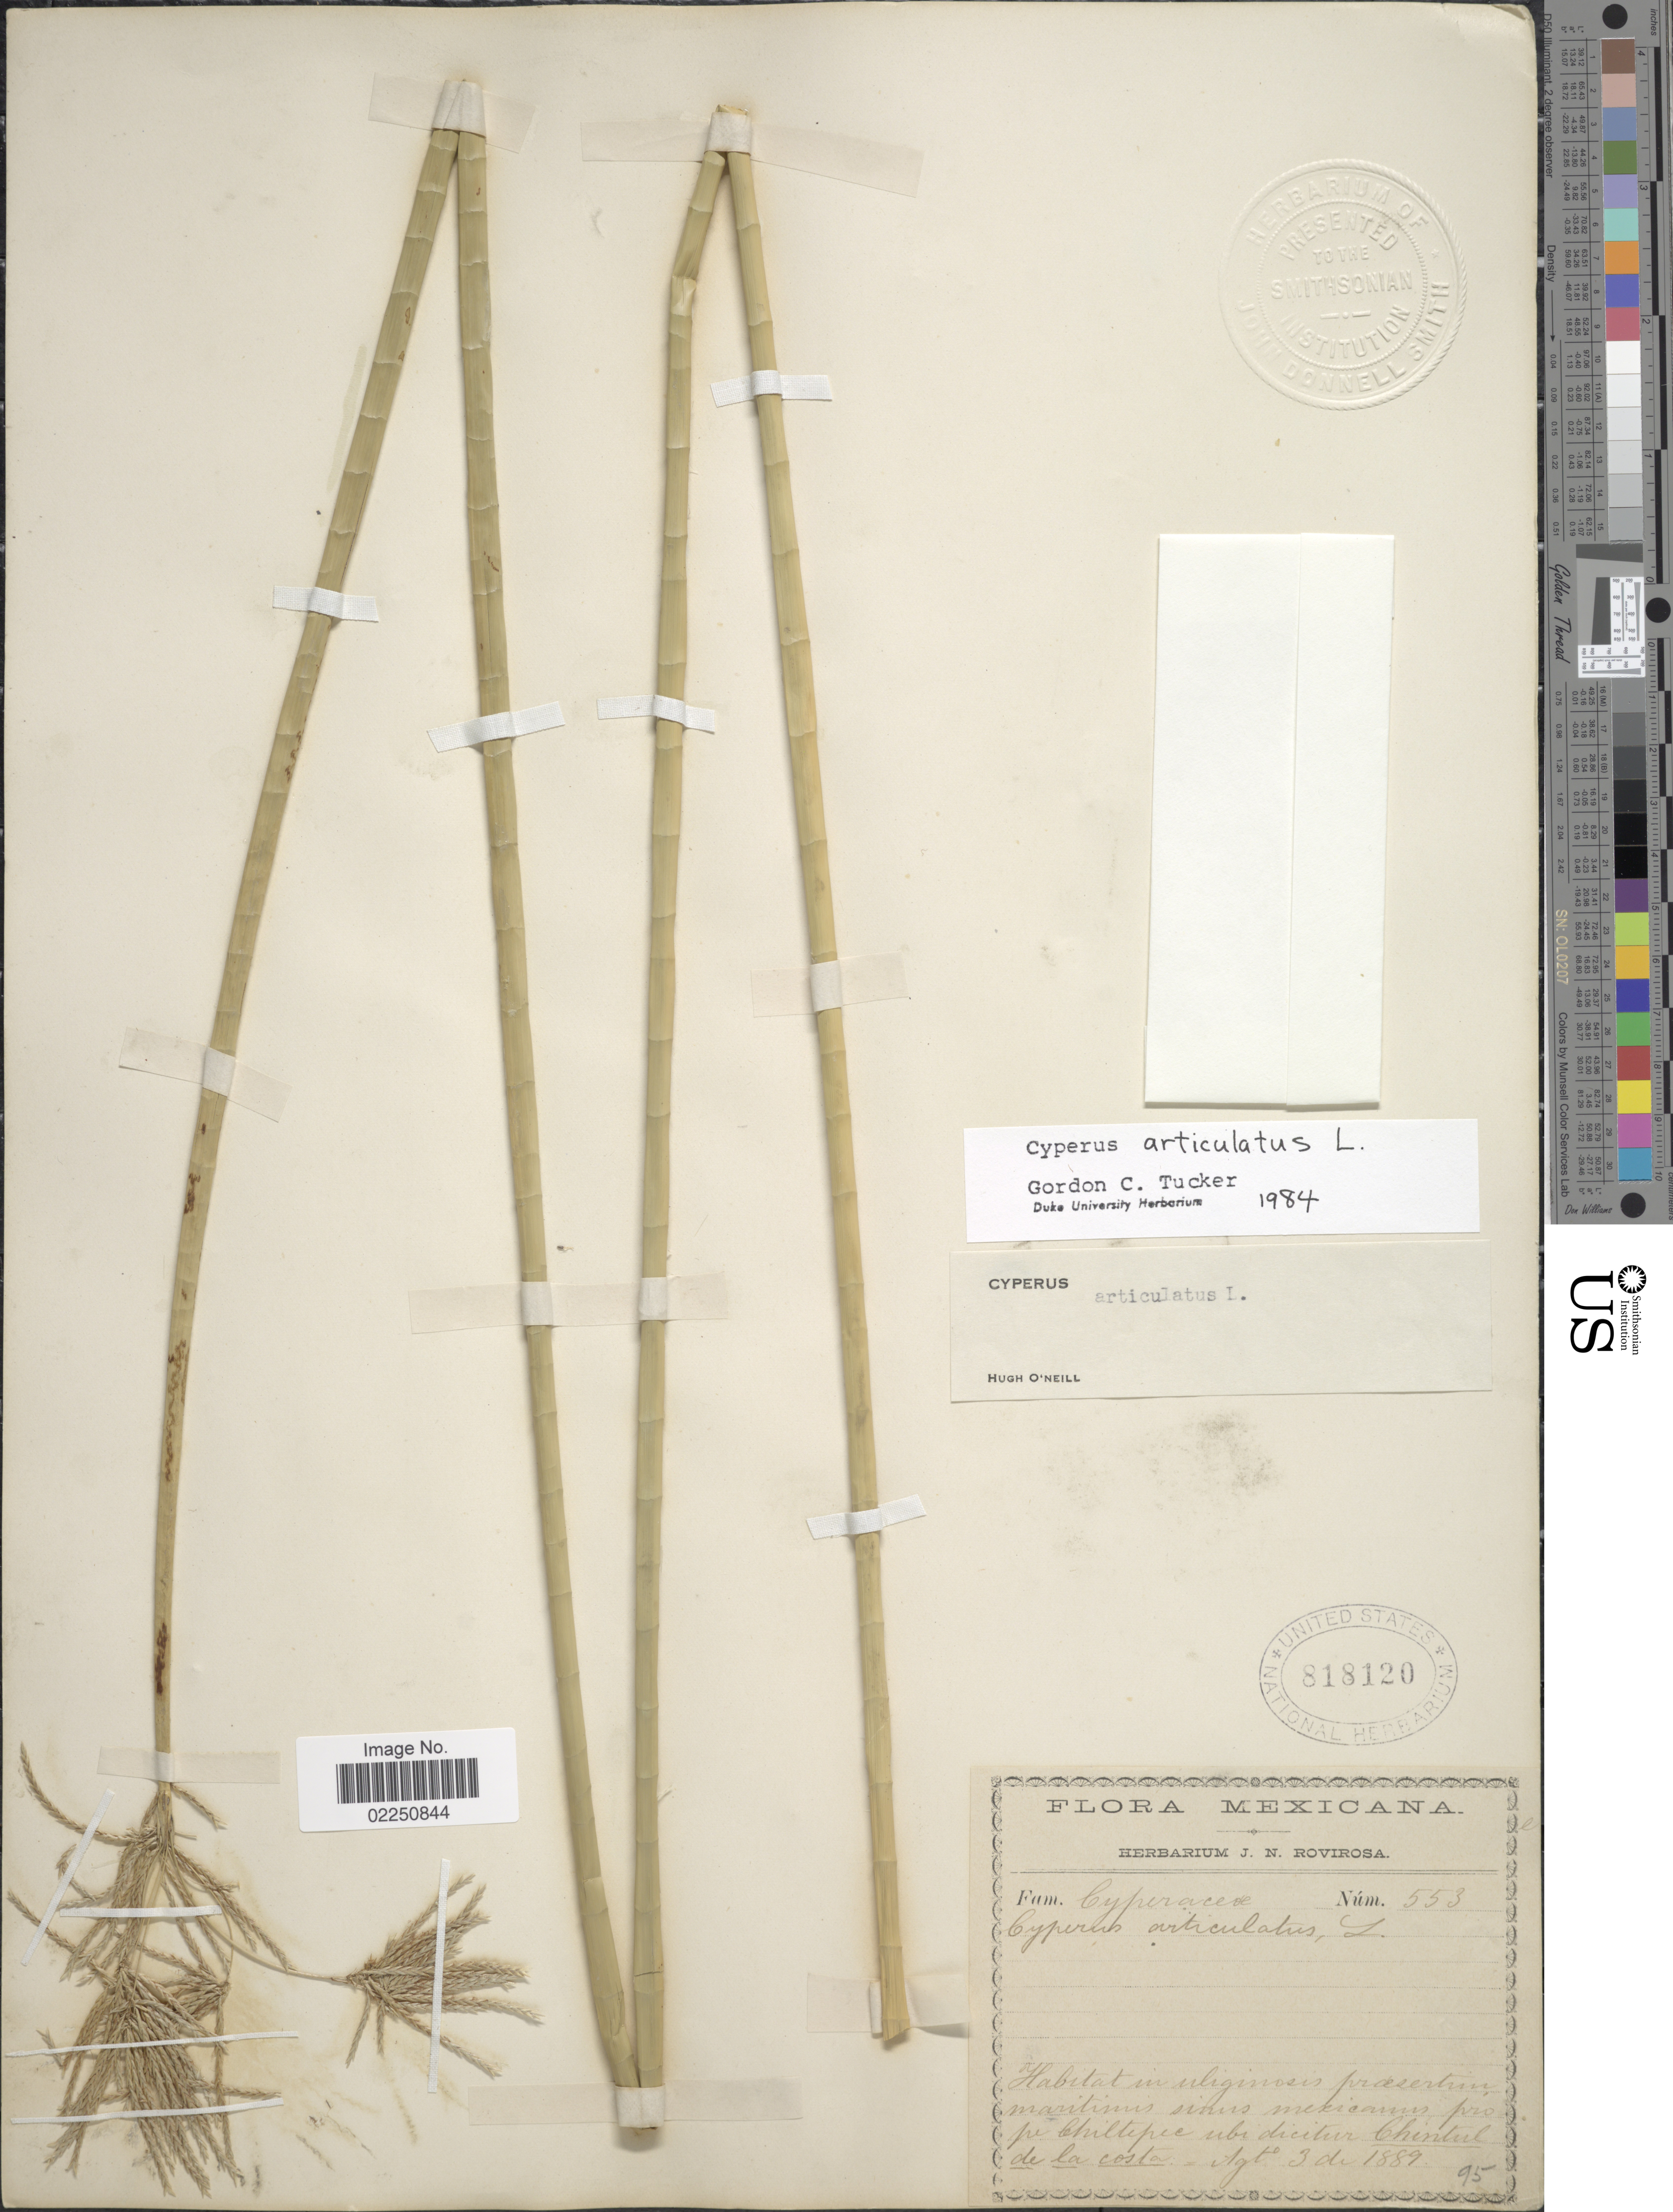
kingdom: Plantae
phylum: Tracheophyta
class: Liliopsida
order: Poales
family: Cyperaceae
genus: Cyperus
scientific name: Cyperus articulatus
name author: L.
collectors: ex herb. J. N. Rovirosa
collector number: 553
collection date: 1889-08-03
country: Mexico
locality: Mexicana. Chintul de la costa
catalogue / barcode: US 818120